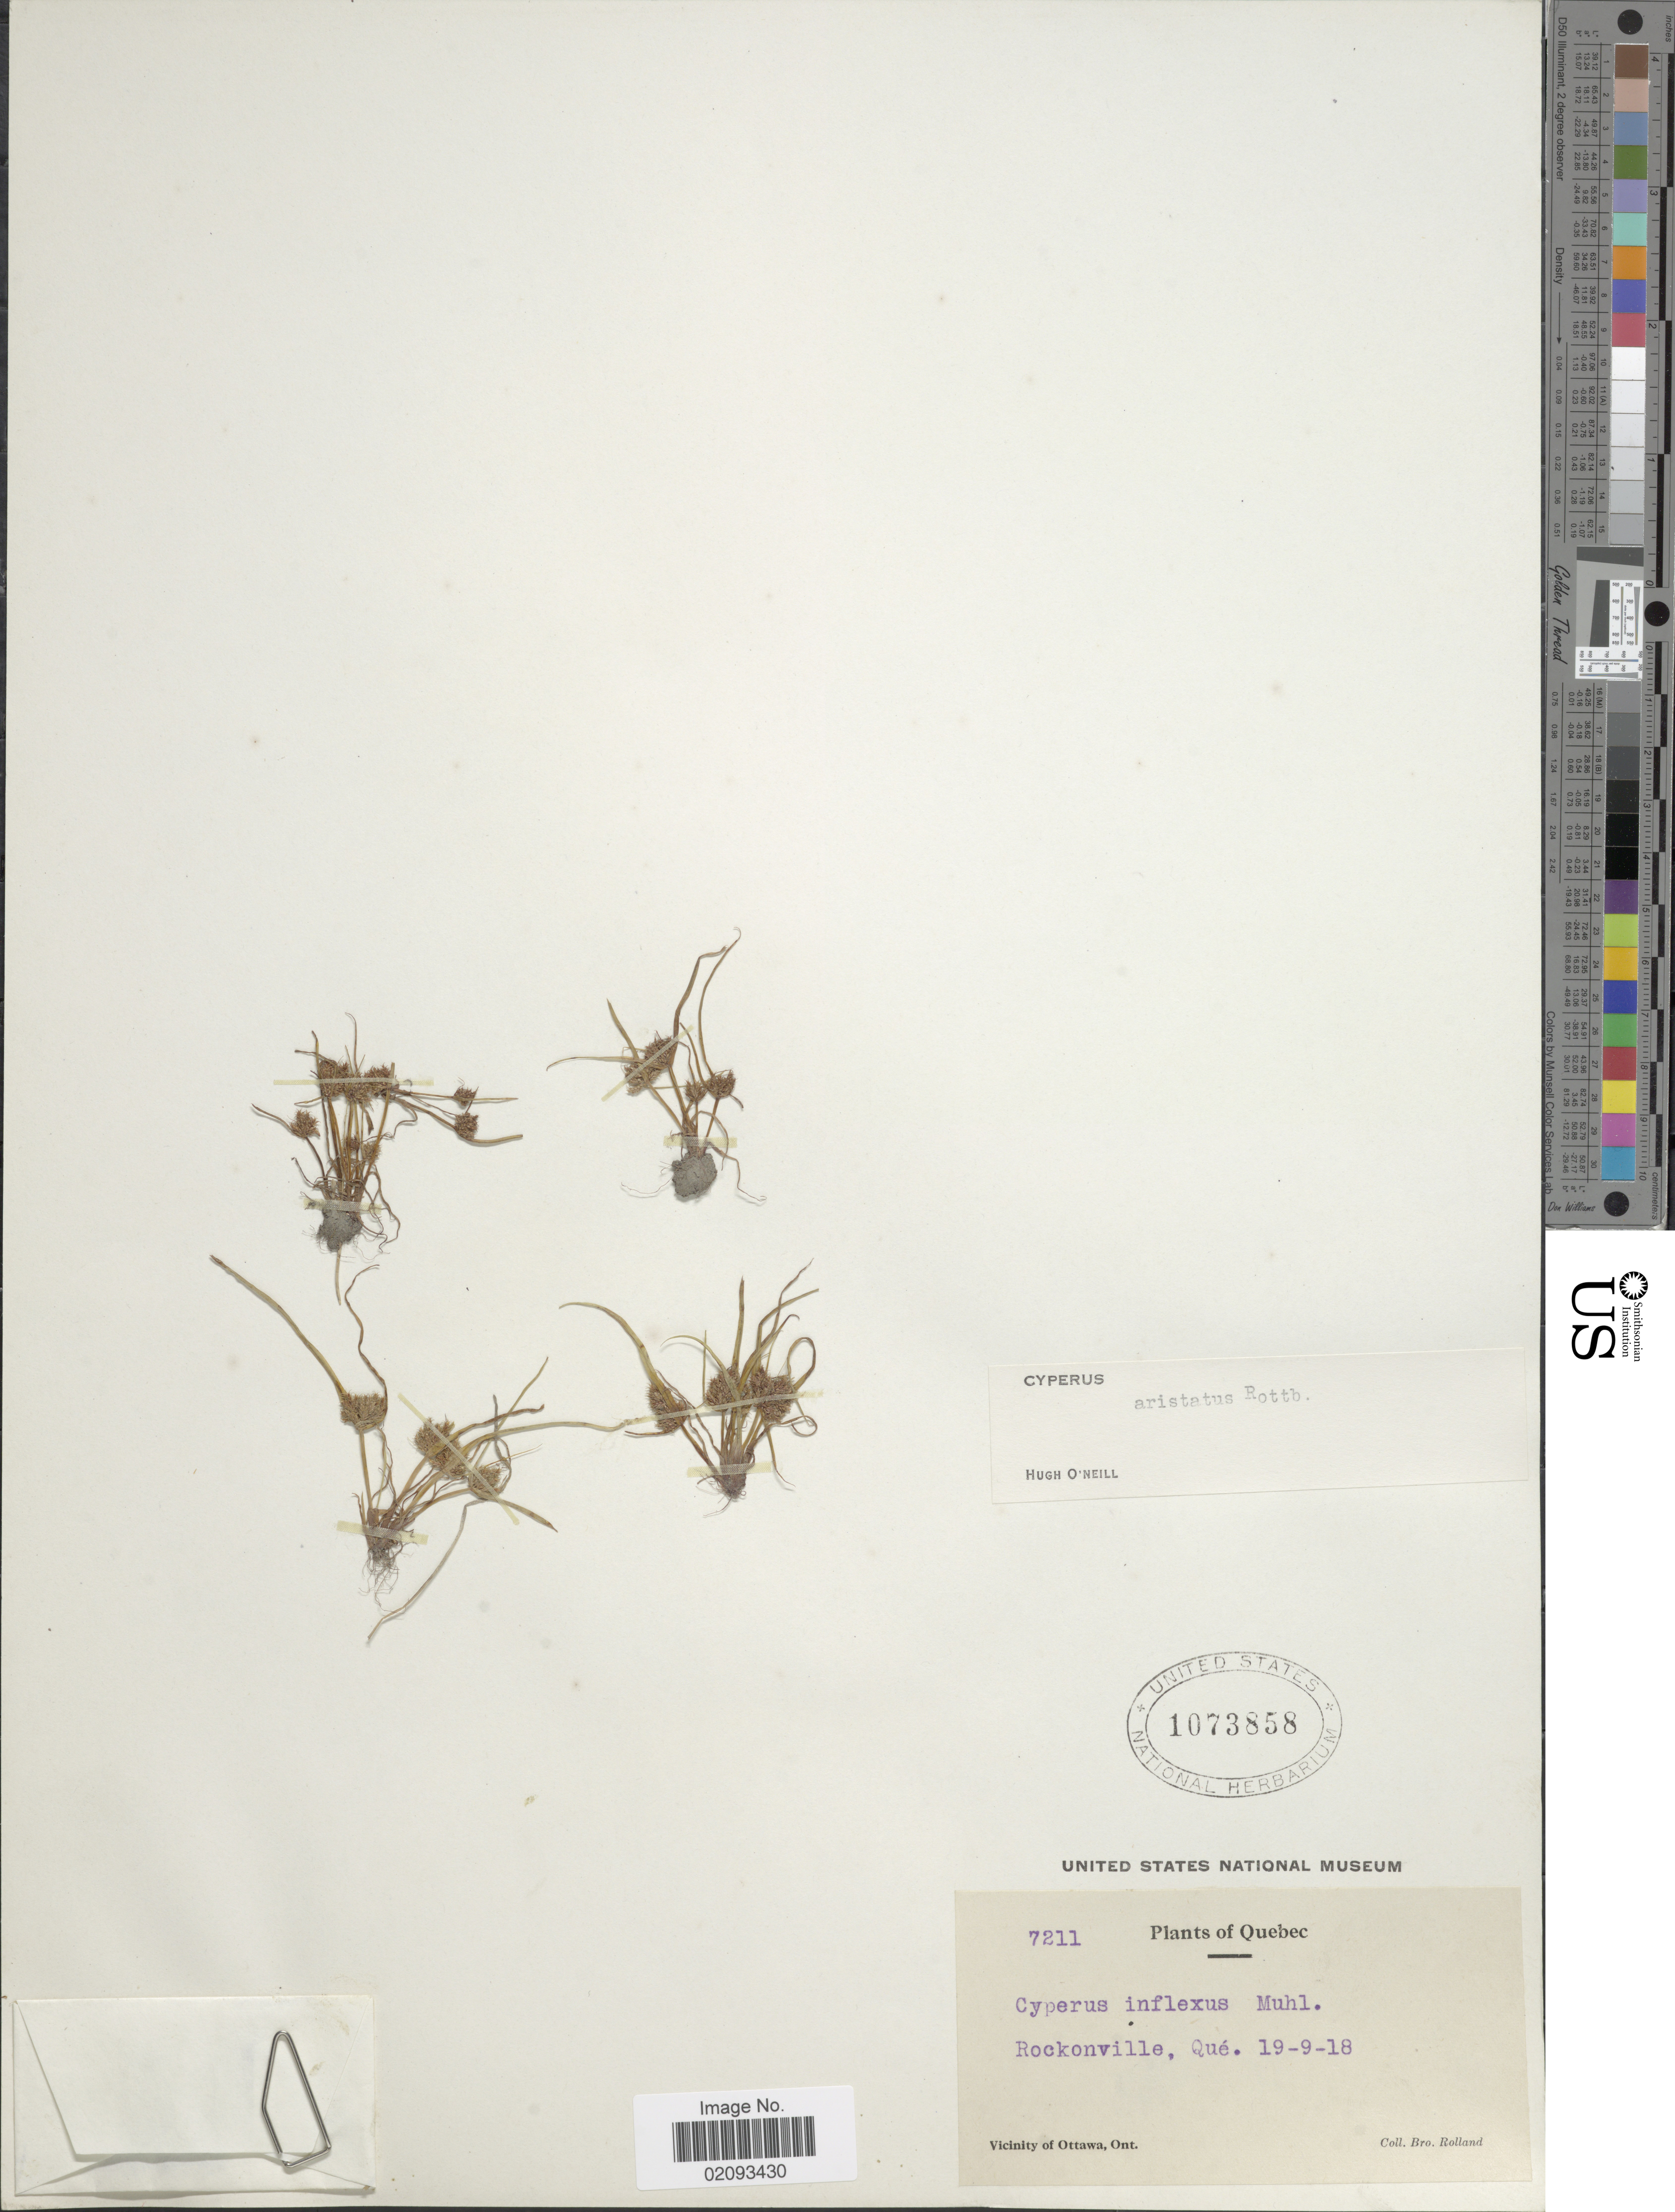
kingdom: Plantae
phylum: Tracheophyta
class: Liliopsida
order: Poales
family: Cyperaceae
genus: Cyperus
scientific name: Cyperus squarrosus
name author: L.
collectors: B. Rolland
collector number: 7211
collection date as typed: Transcribed d/m/y: 19/9/18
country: Canada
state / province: Quebec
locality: Rockonville, Que.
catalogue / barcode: US 1073858